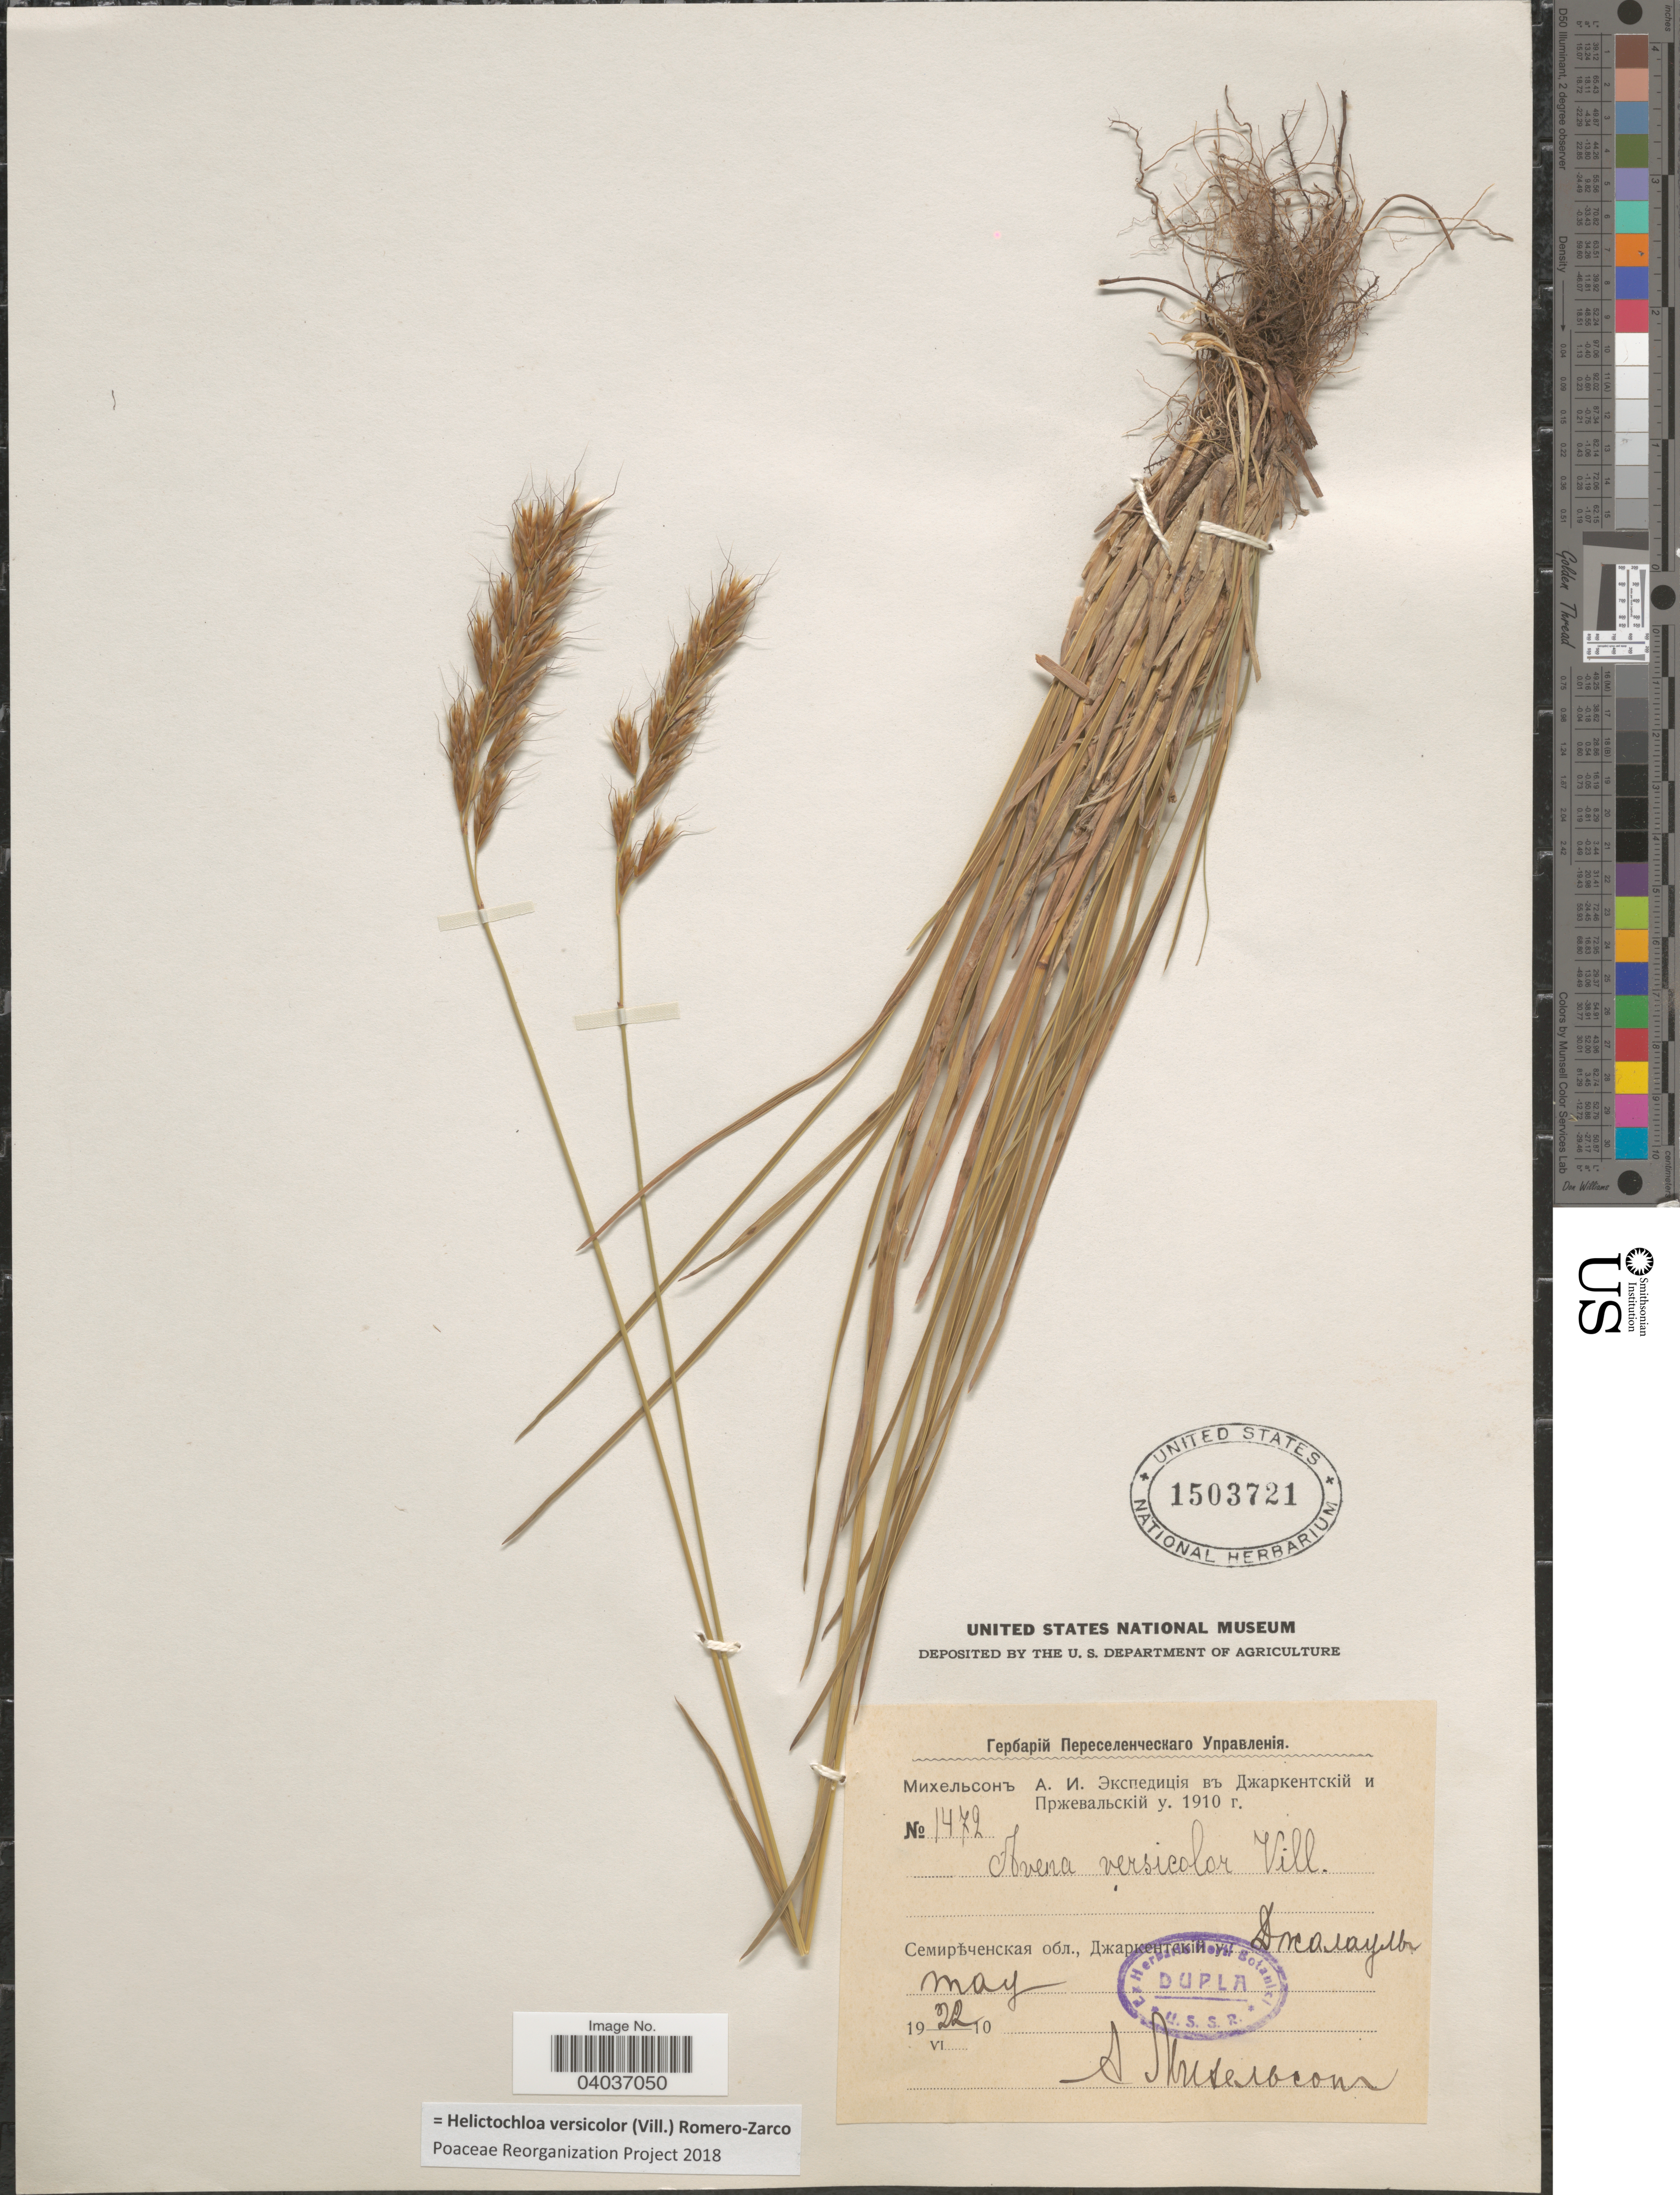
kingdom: Plantae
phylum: Tracheophyta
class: Liliopsida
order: Poales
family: Poaceae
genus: Helictochloa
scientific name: Helictochloa versicolor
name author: (Vill.) Romero Zarco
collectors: A. Mikhelson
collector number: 1472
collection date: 1910-06-22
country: Kazakhstan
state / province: Almaty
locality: Dzhalaul-Tau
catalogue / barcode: US 1503721